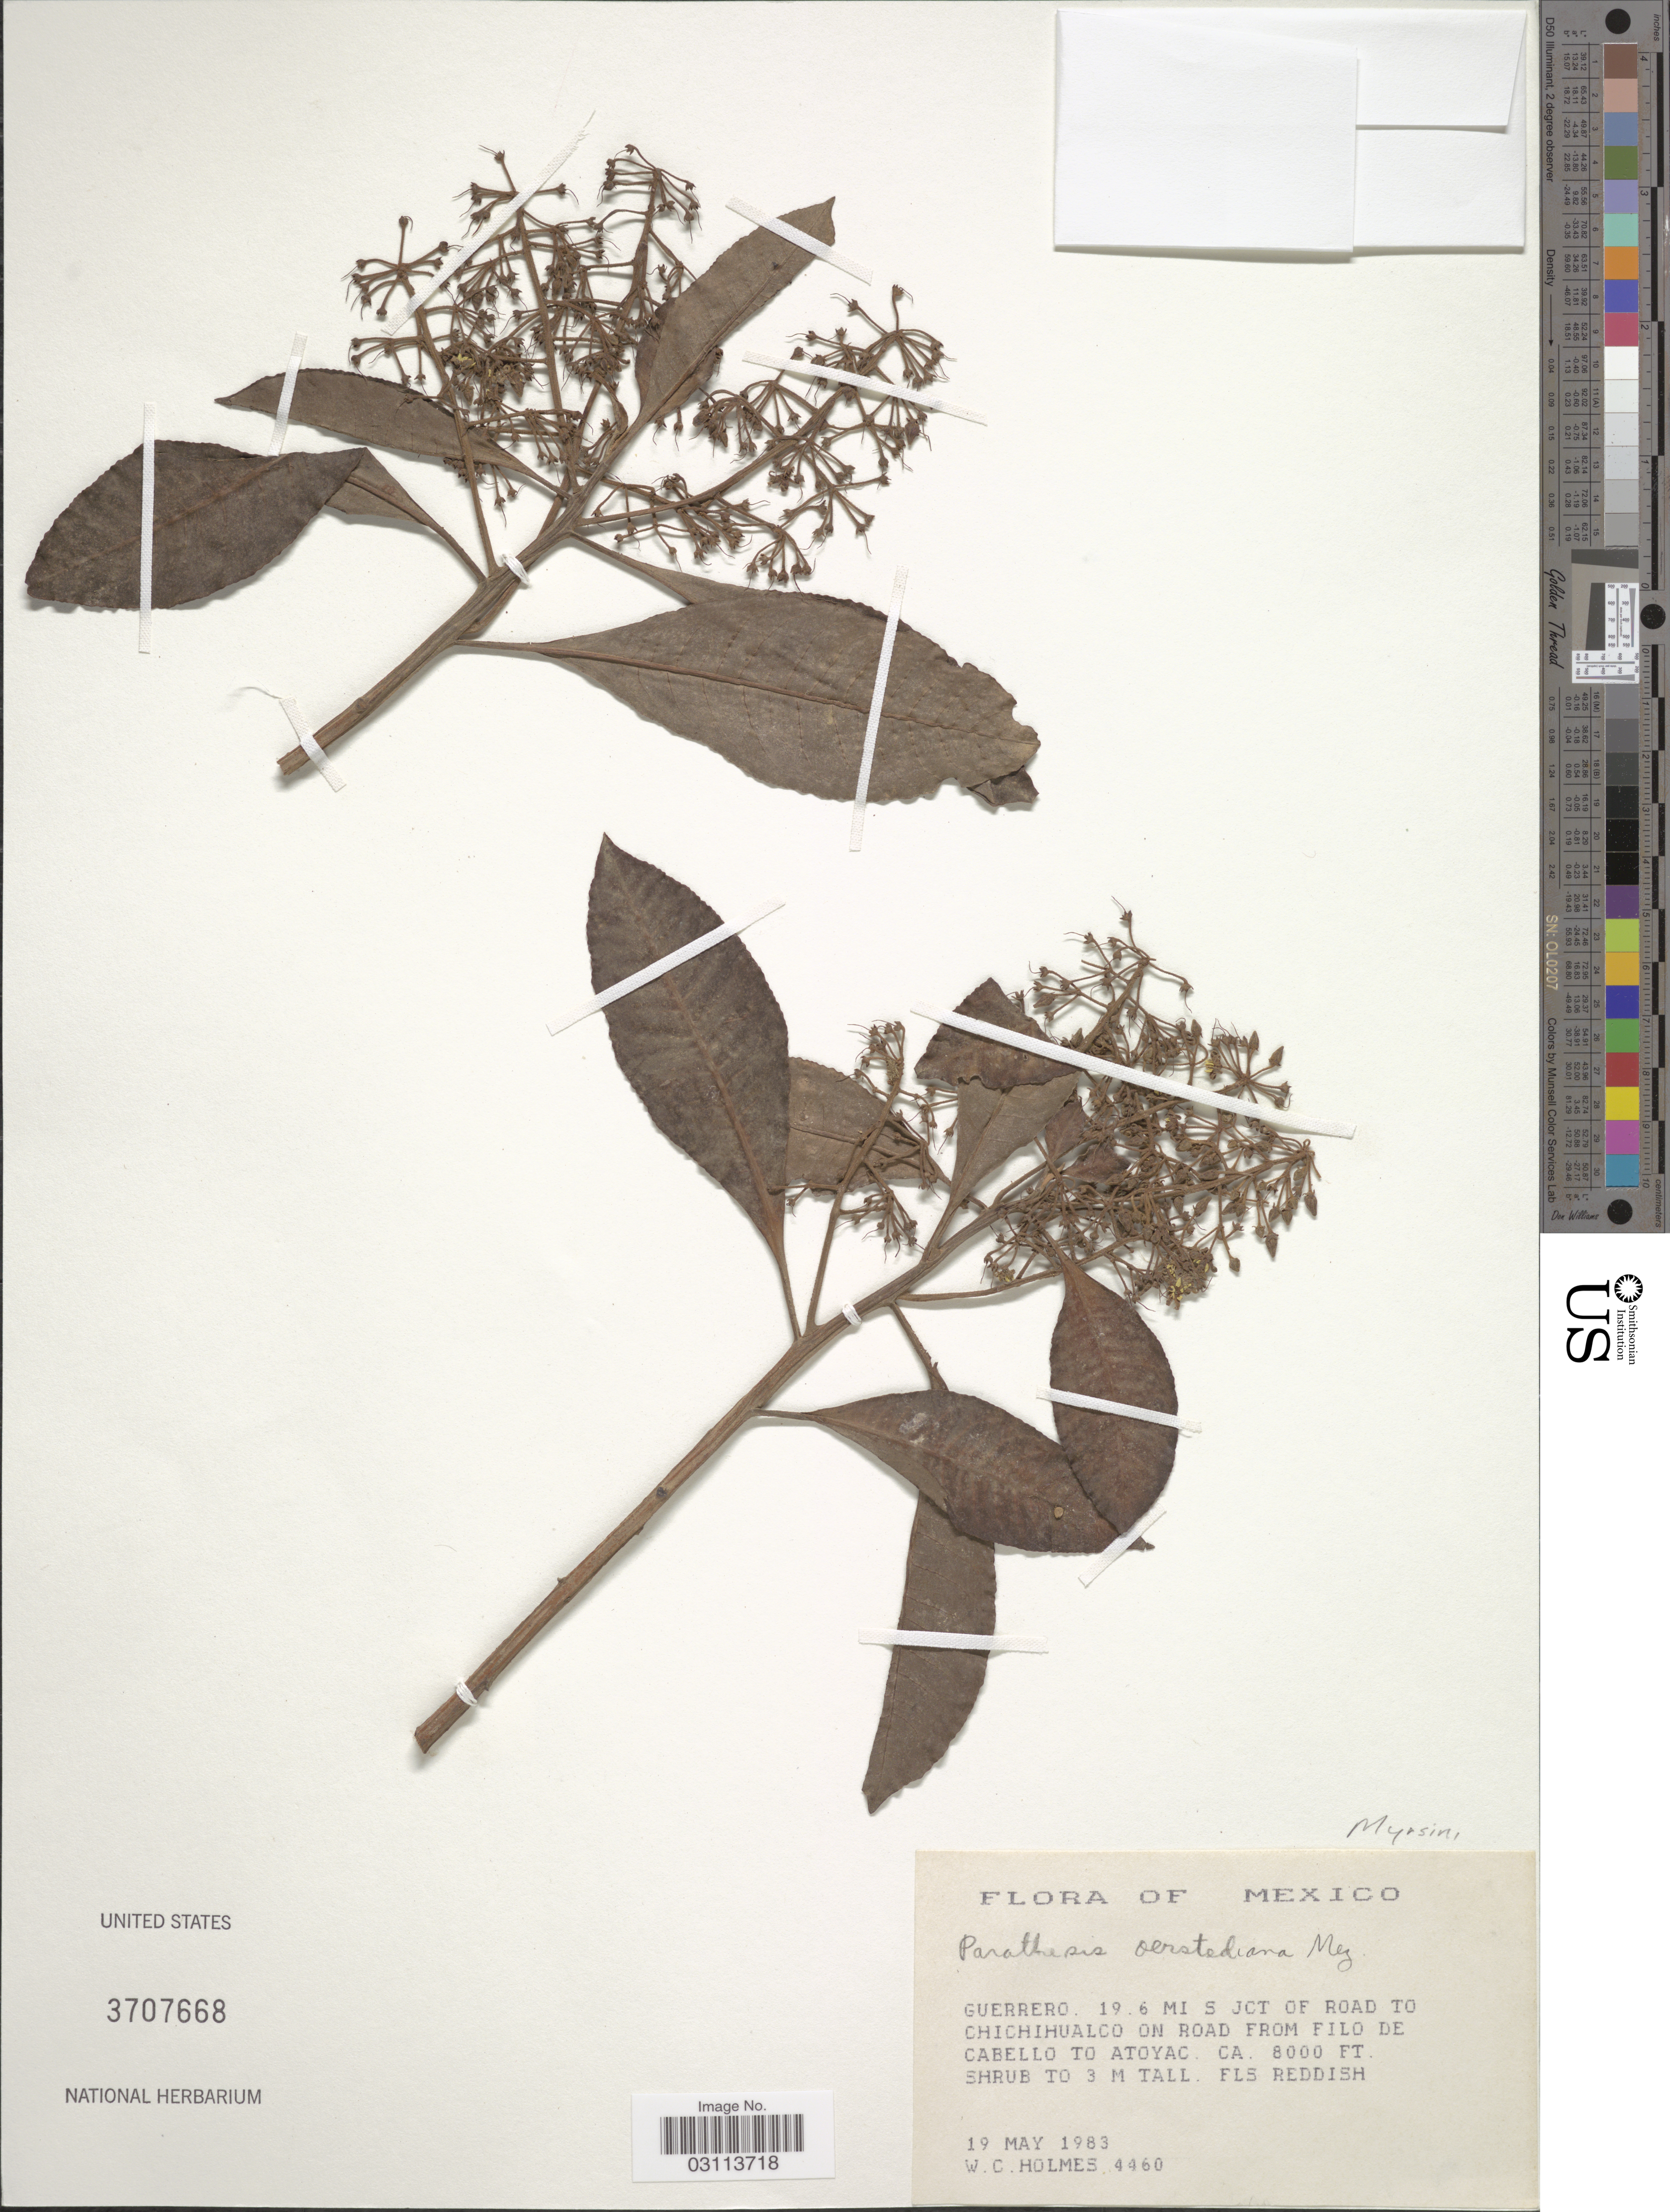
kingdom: Plantae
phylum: Tracheophyta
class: Magnoliopsida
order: Ericales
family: Primulaceae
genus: Parathesis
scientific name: Parathesis oerstediana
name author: Mez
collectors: W. Holmes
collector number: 4460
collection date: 1983-05-19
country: Mexico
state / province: Guerrero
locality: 19.6 mi S jct of road to Chichihualco on road from Filo de Cabello to Atoyac.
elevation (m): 2438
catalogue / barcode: US 3707668